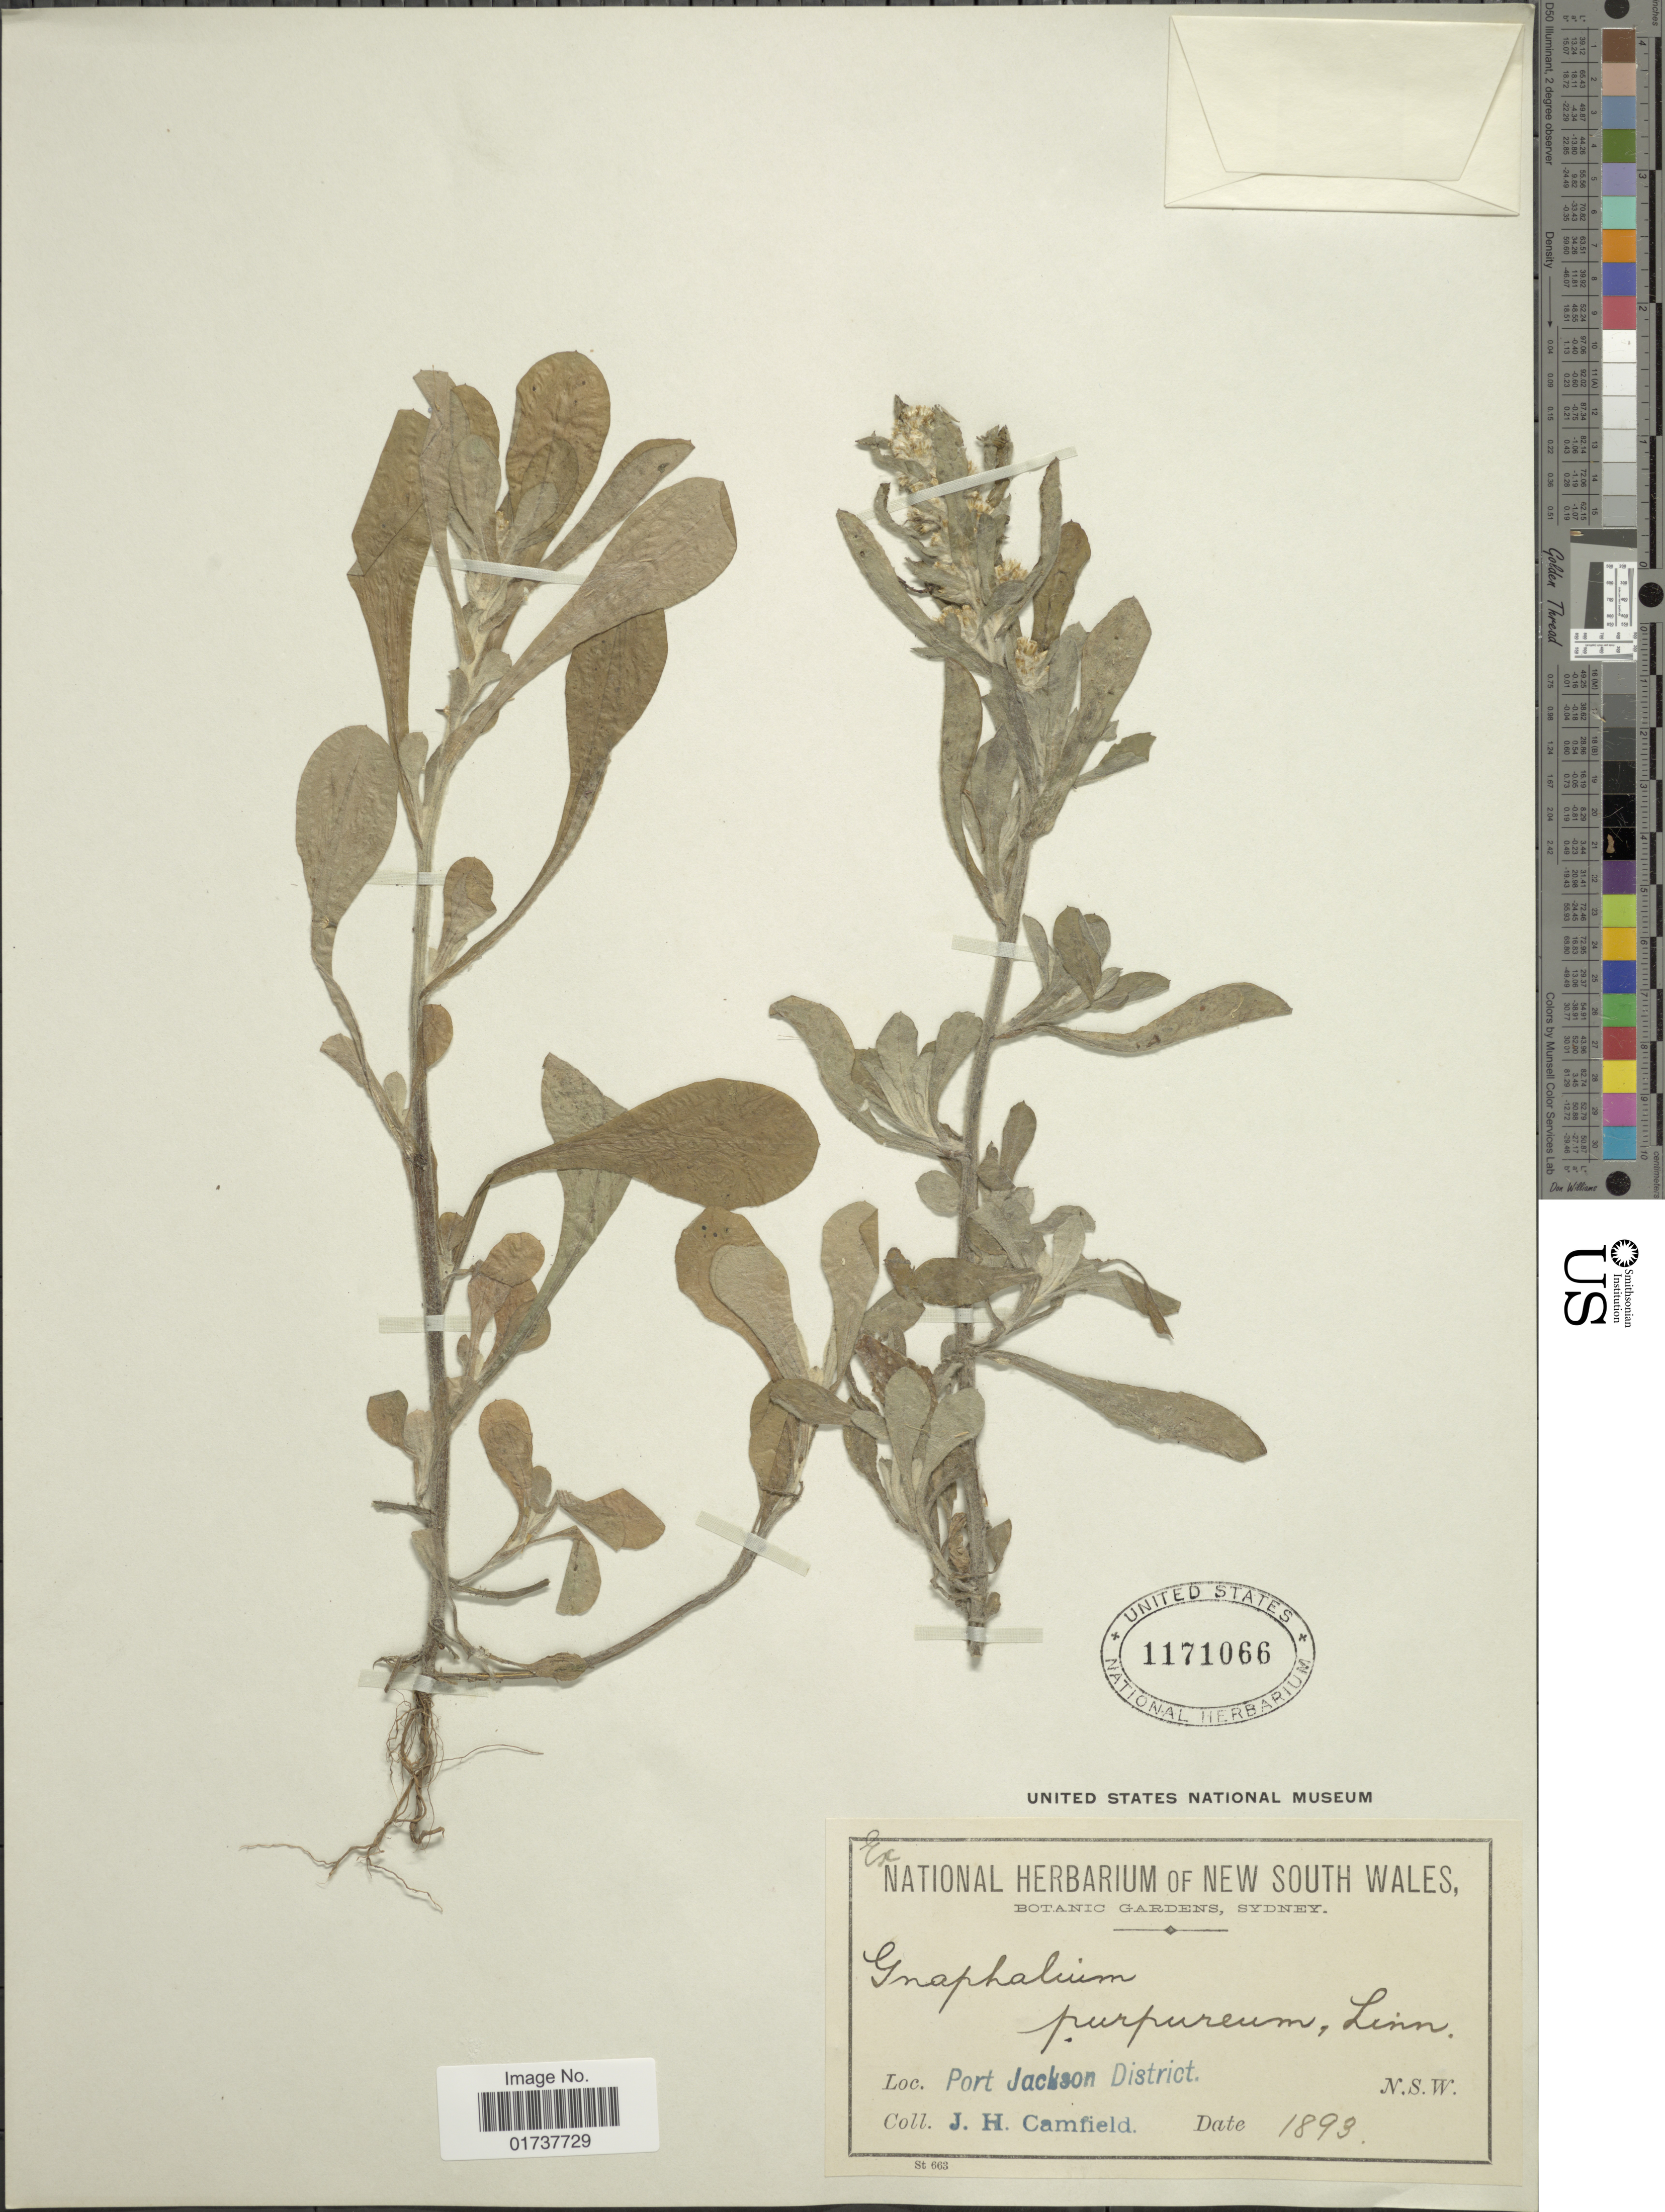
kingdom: Plantae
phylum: Tracheophyta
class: Magnoliopsida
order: Asterales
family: Asteraceae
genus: Gnaphalium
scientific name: Gnaphalium purpureum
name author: L.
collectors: J. Camfield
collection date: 1893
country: Australia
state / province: New South Wales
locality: Port Jackson District,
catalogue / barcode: US 1171066